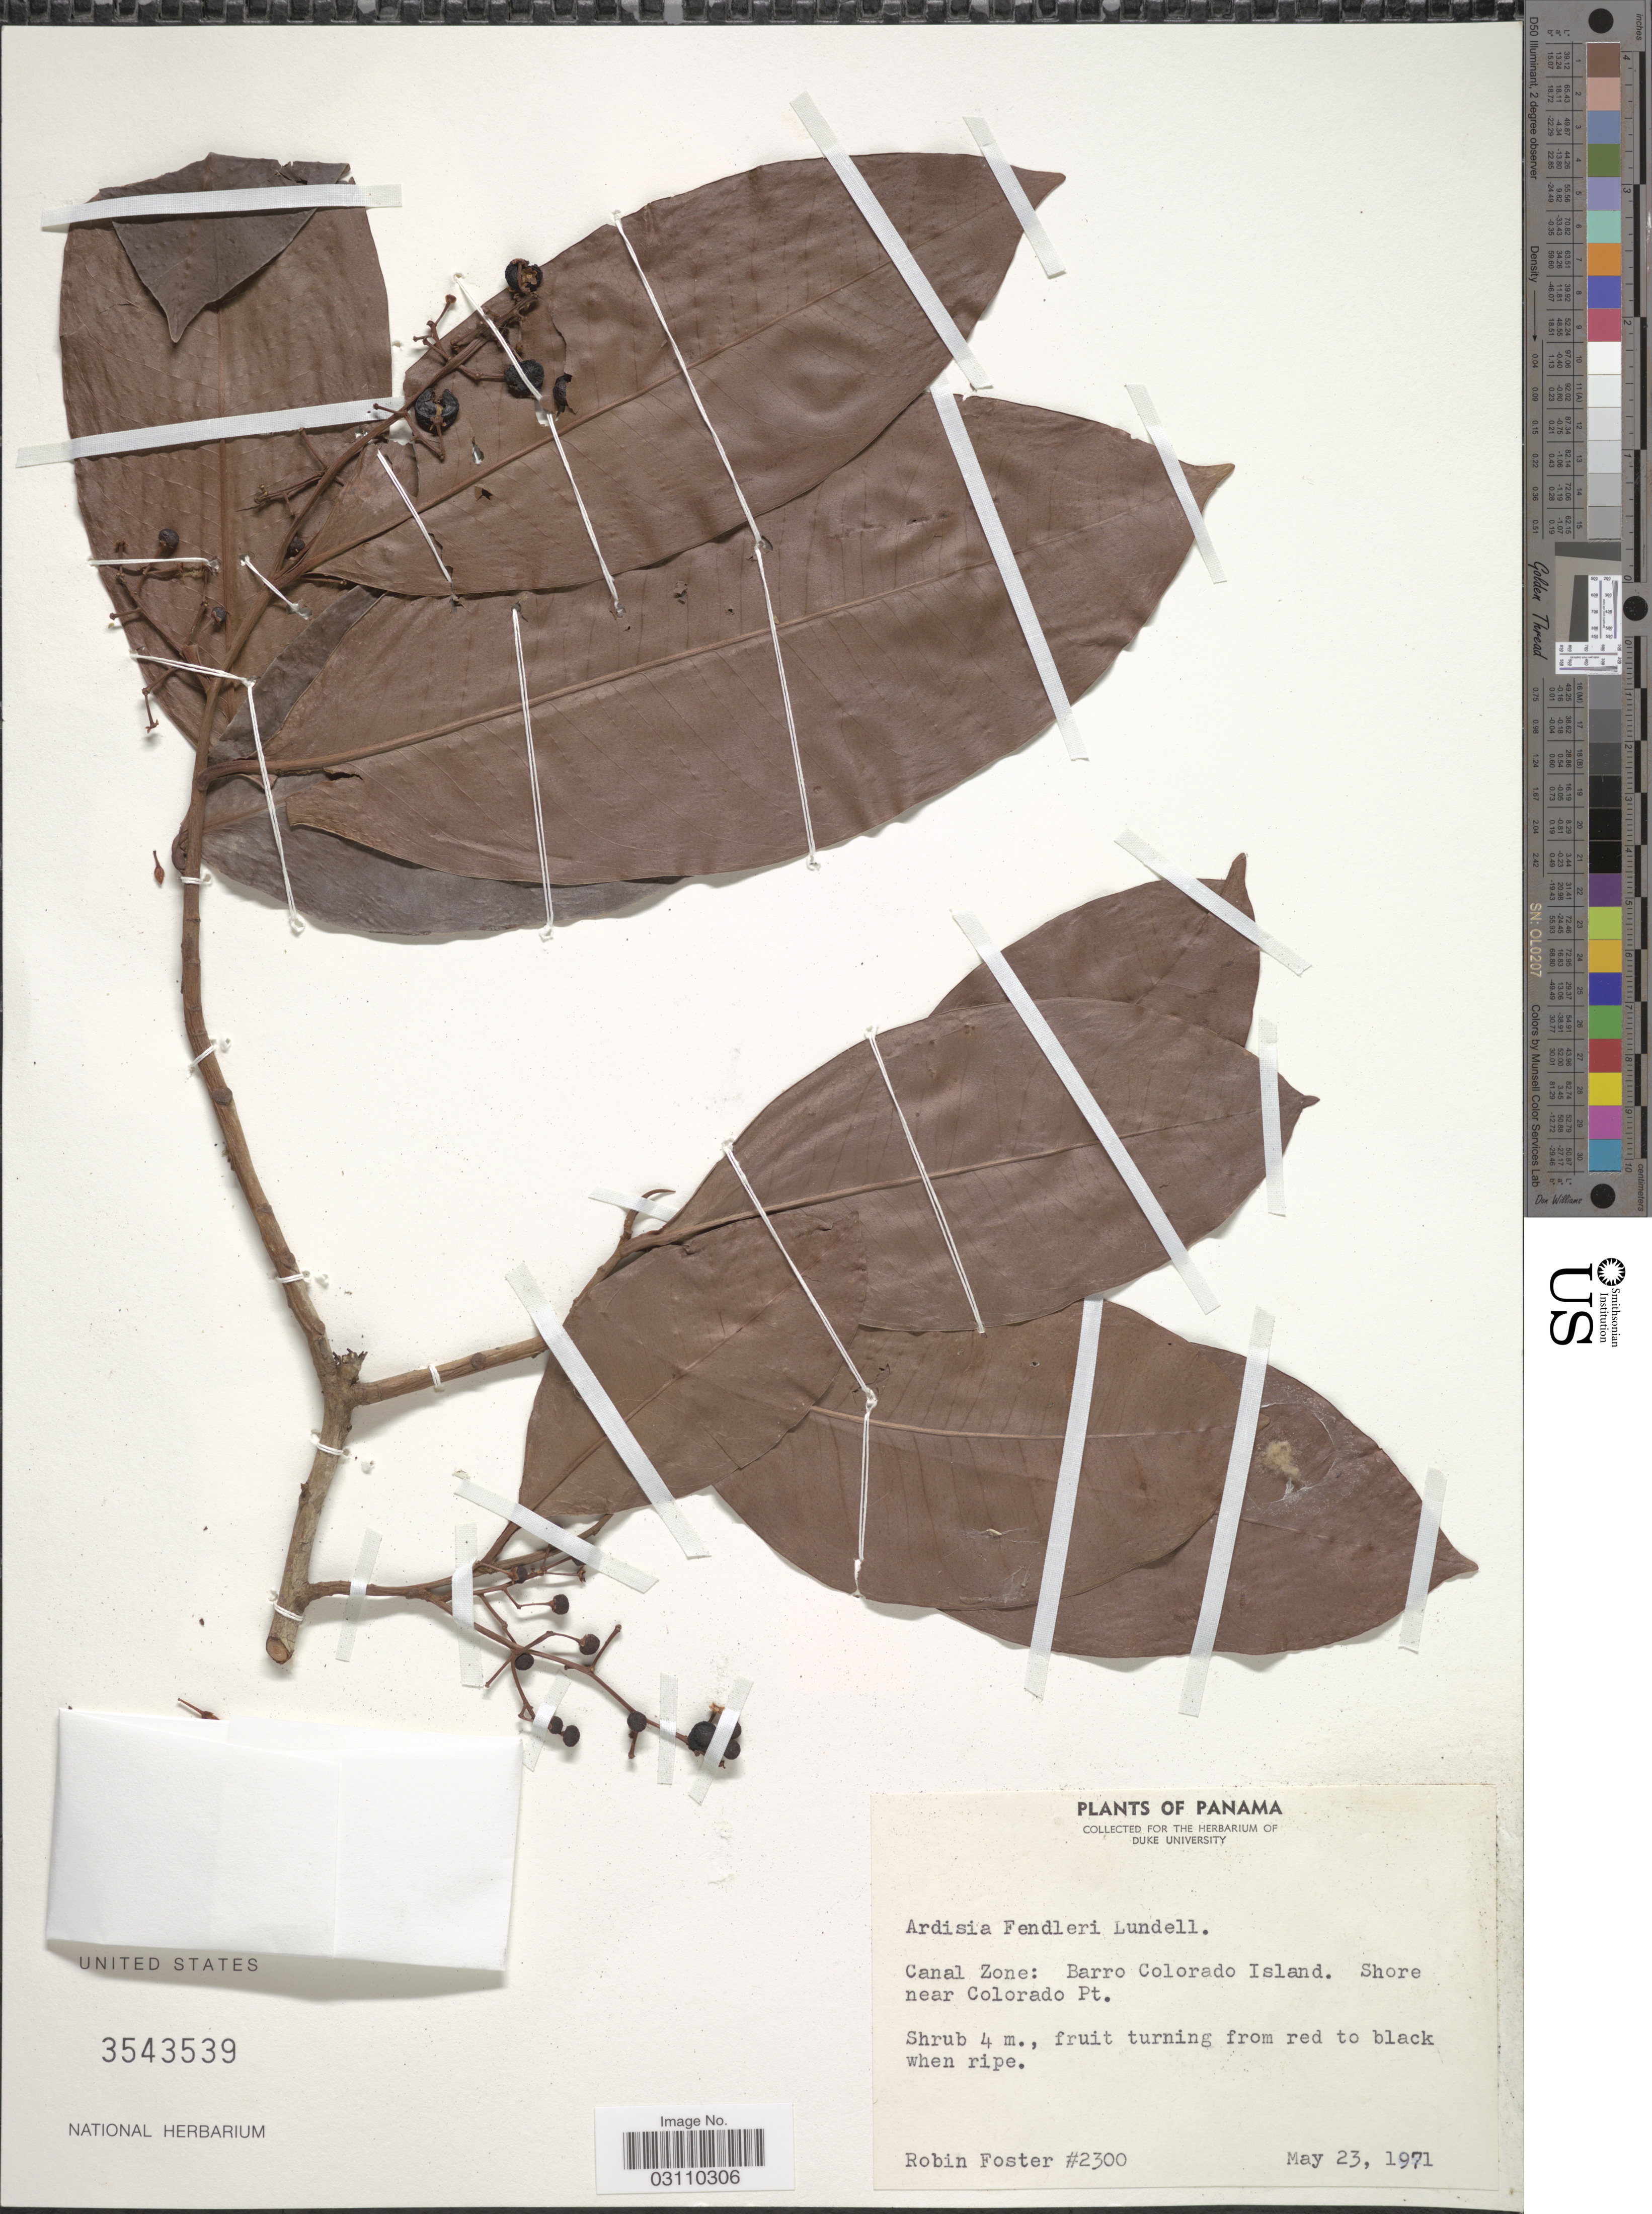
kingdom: Plantae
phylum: Tracheophyta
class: Magnoliopsida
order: Ericales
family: Primulaceae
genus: Ardisia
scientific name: Ardisia fendleri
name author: Lundell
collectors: R. B. Foster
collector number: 2300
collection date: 1971-05-23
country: Panama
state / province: Panamá Oeste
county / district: Canal Zone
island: Barro Colorado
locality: Canal Zone: Barro Colorado Island. Shore near Colorado Pt.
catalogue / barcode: US 3543539